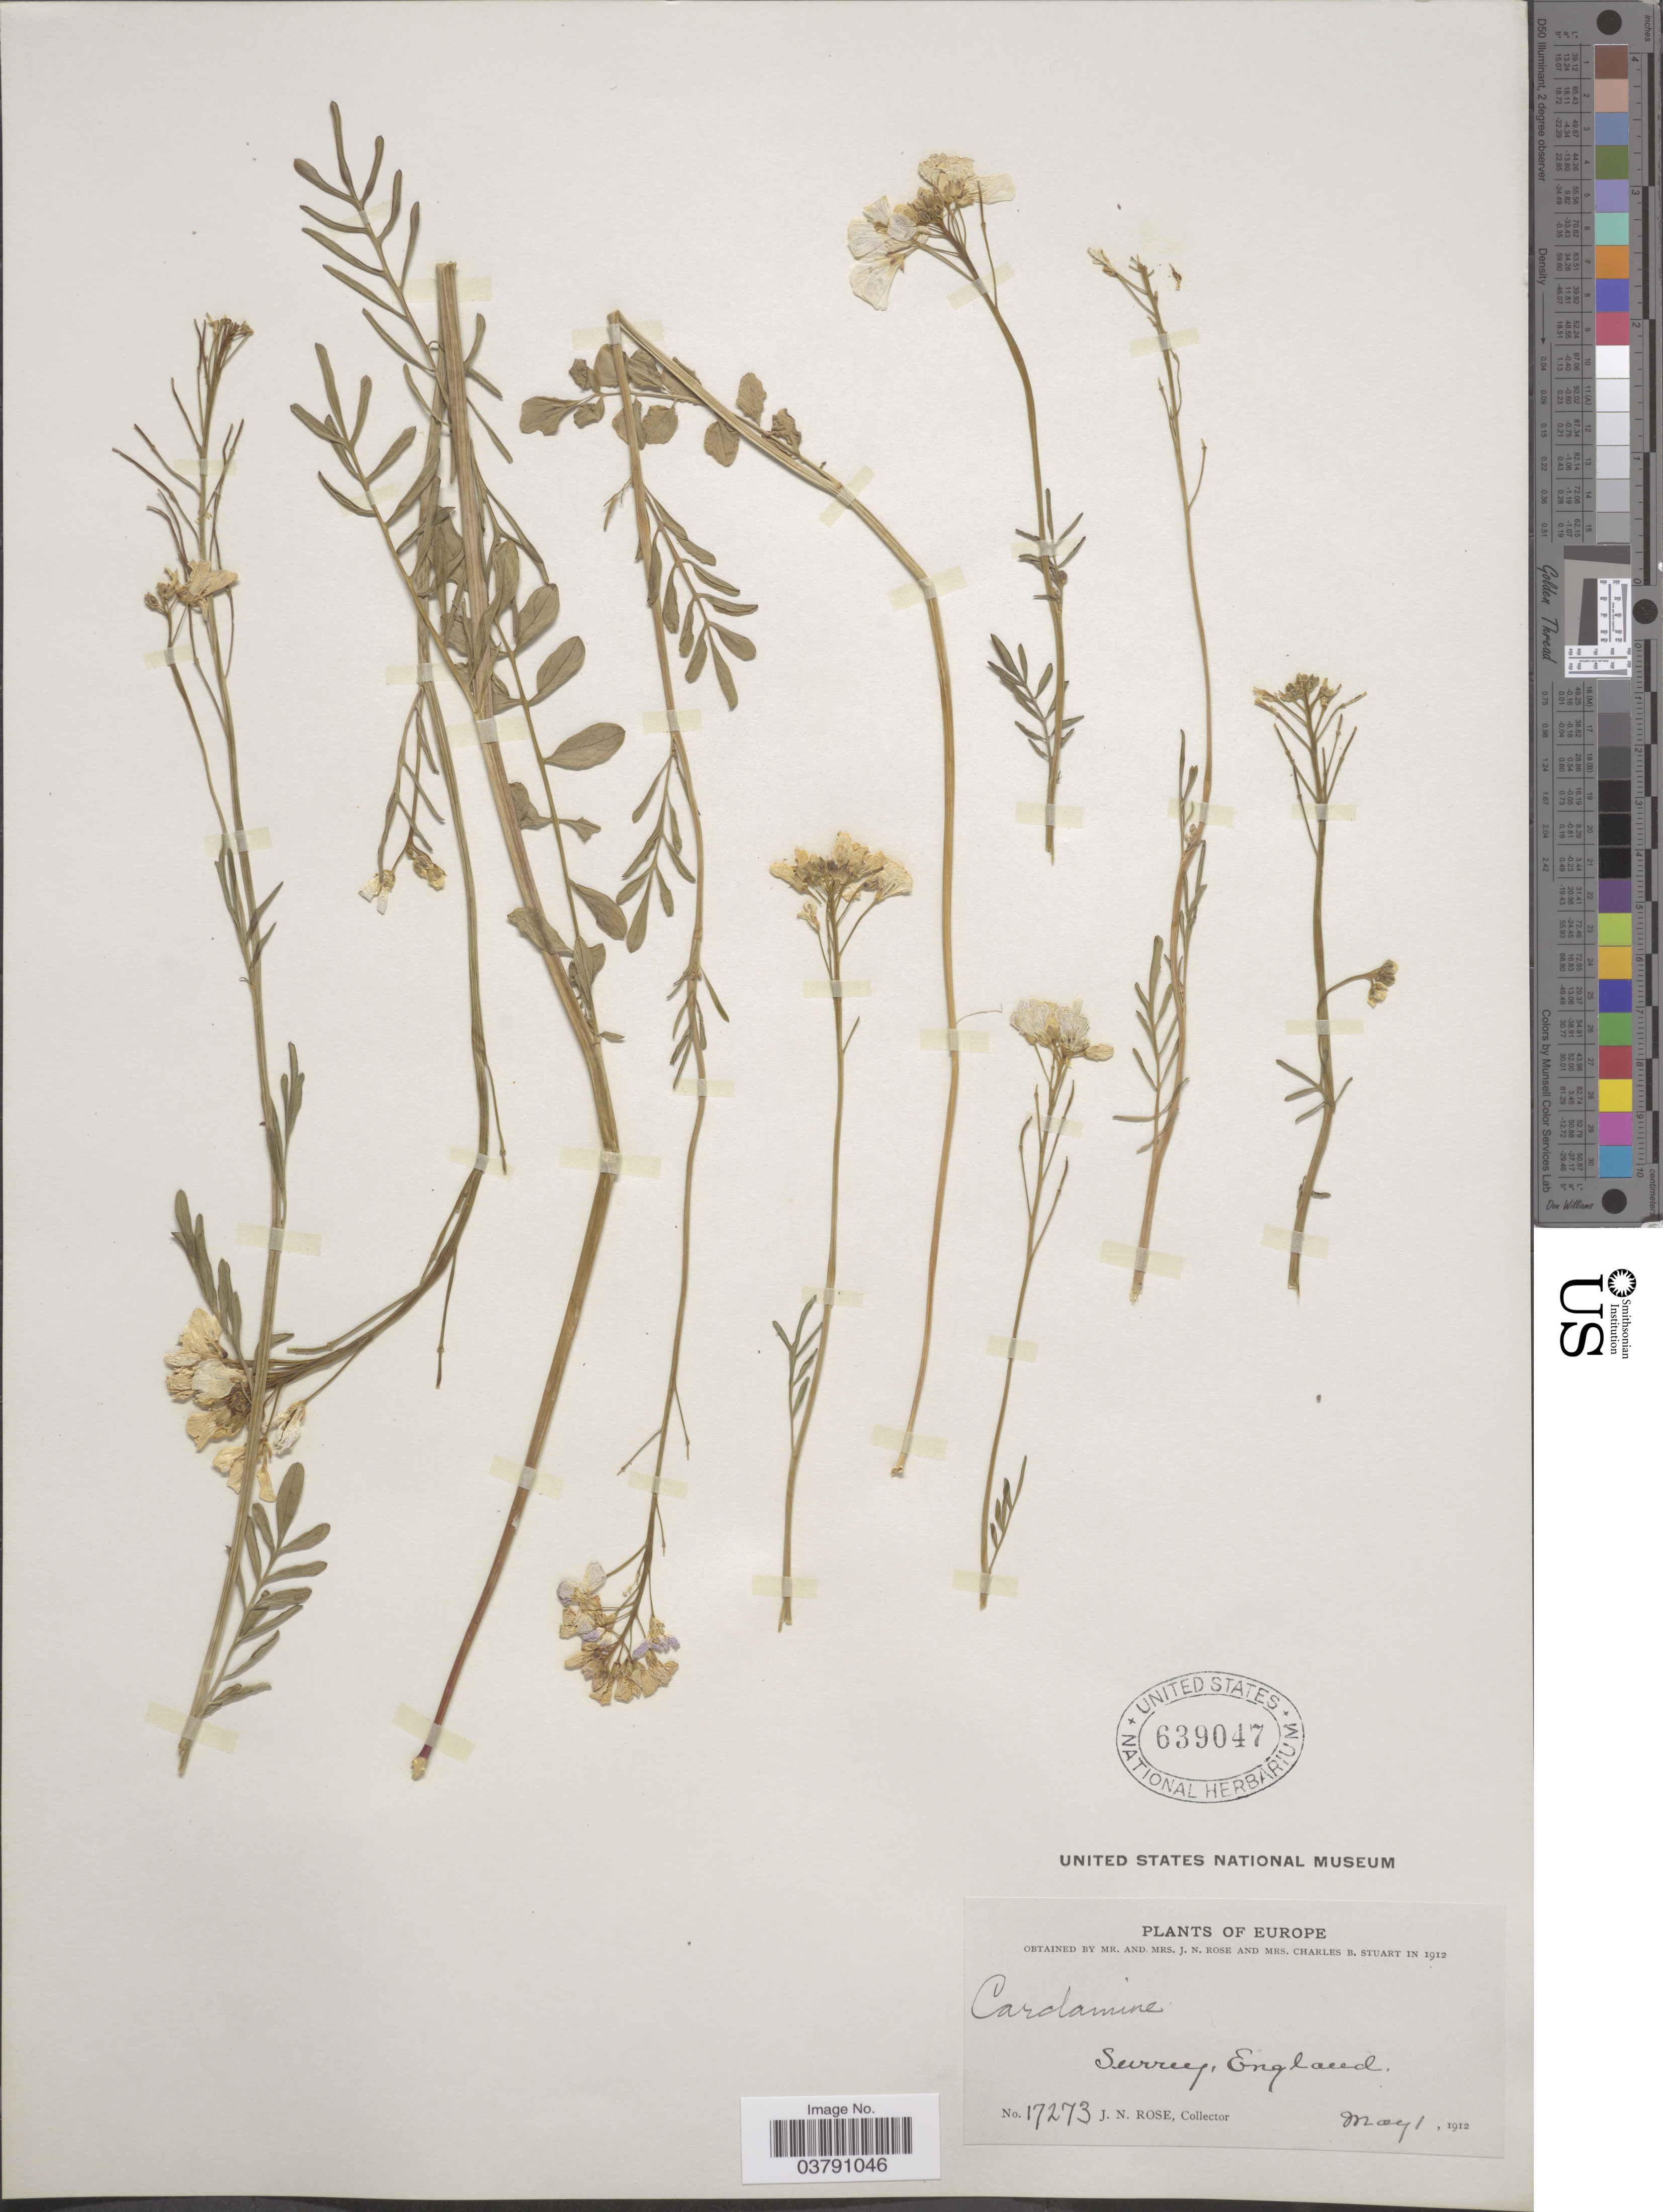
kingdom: Plantae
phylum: Tracheophyta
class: Magnoliopsida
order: Brassicales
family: Brassicaceae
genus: Cardamine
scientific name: Cardamine sp.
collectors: J. N. Rose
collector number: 17273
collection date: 1912-05-01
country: United Kingdom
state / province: England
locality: Surrey.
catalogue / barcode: US 639047